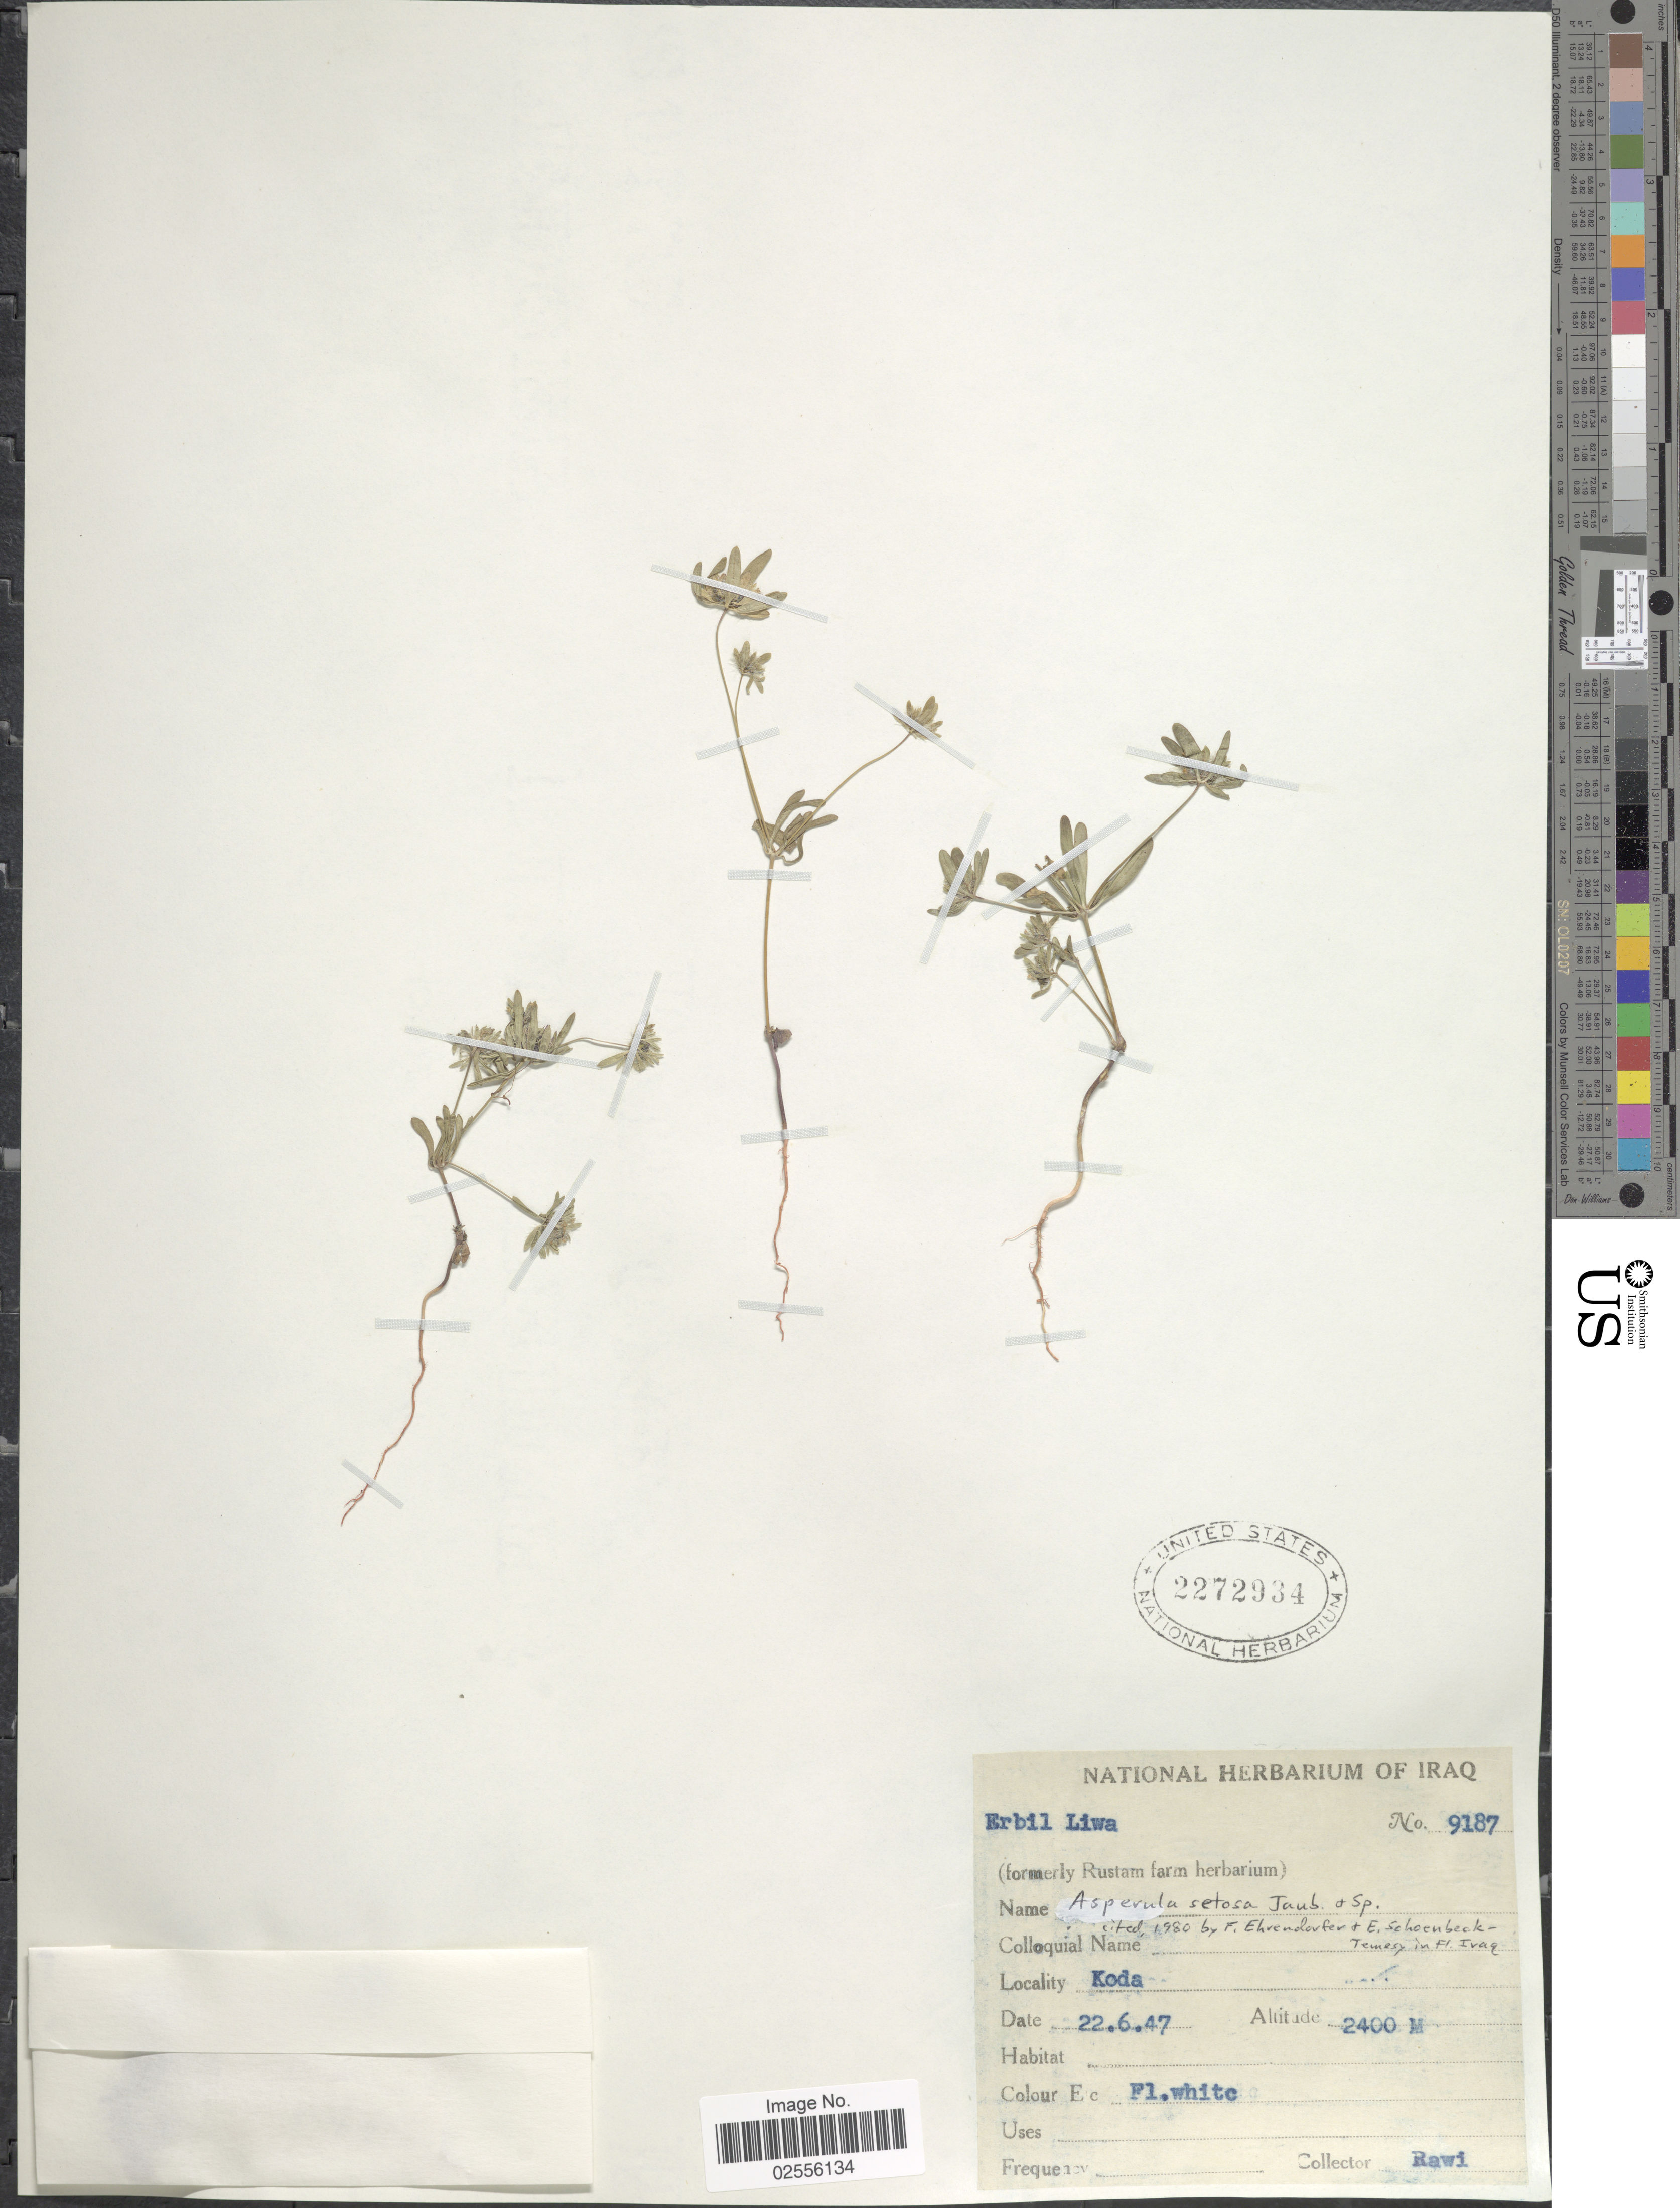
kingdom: Plantae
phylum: Tracheophyta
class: Magnoliopsida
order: Gentianales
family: Rubiaceae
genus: Asperula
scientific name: Asperula setosa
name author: Jaub. & Spach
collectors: -. Rawi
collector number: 9187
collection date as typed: Transcribed d/m/y: 22/6/7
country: Iraq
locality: Erbil Liwa, Koda.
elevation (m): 2400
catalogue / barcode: US 2272934